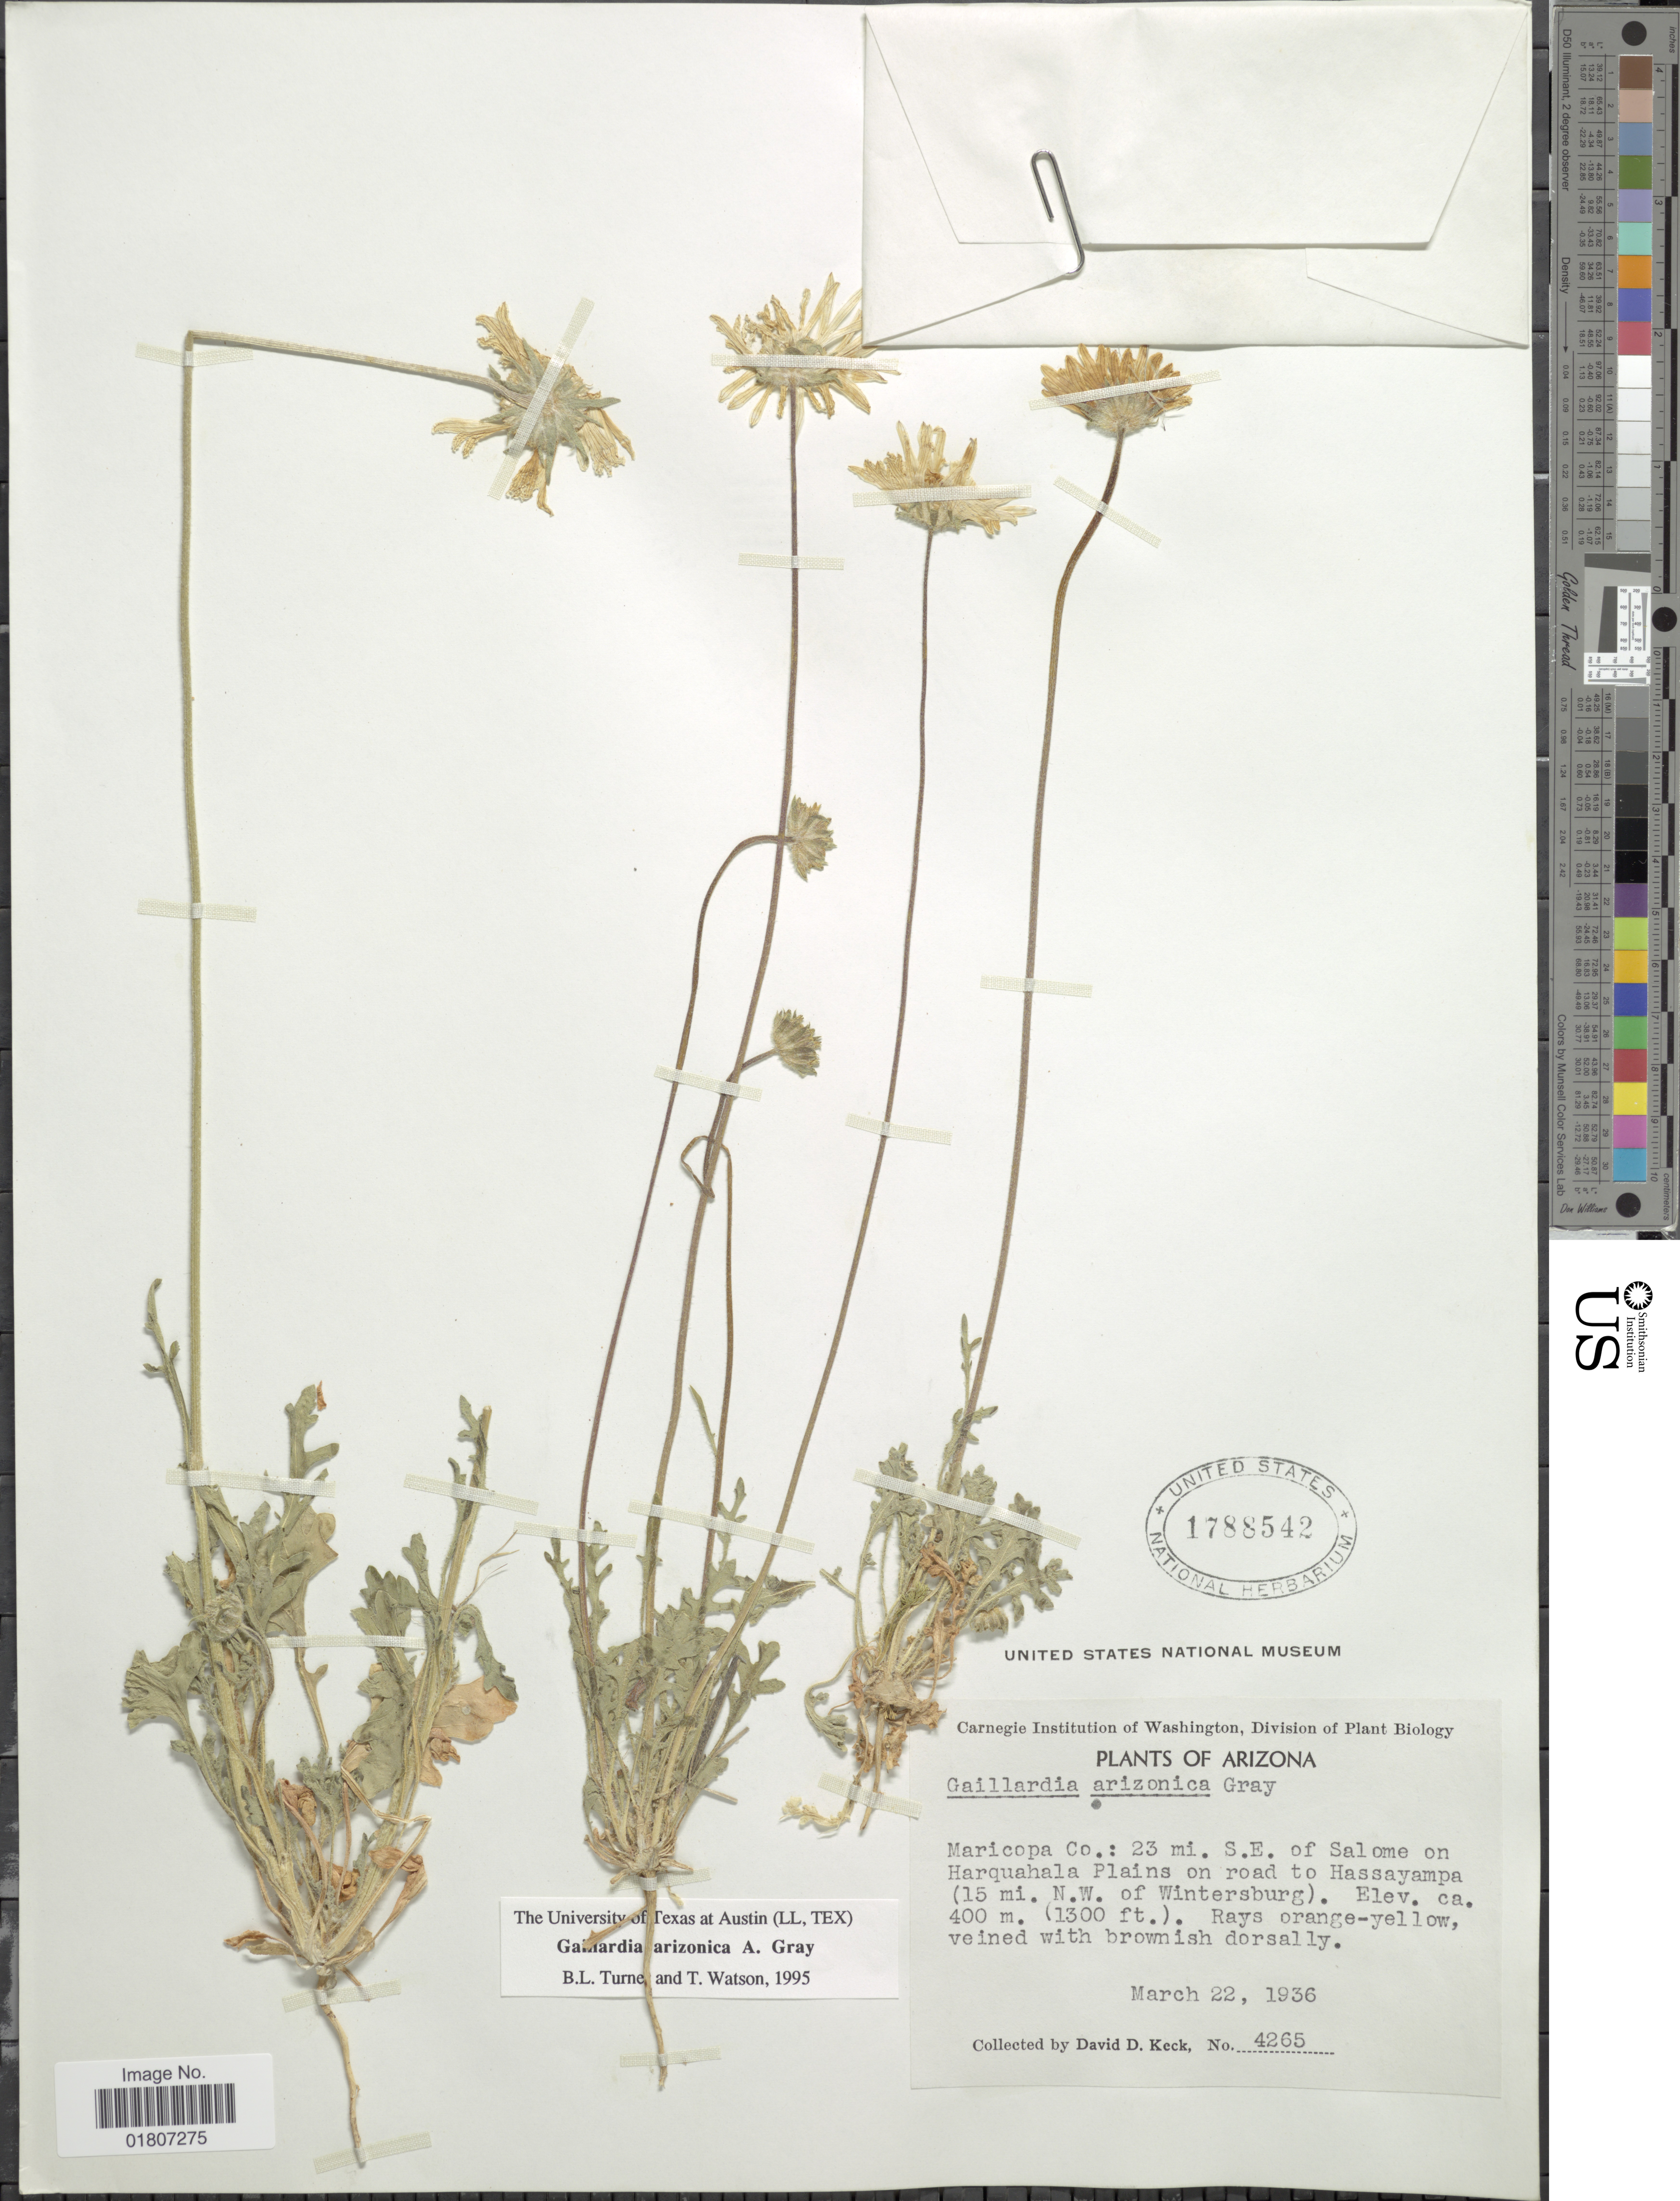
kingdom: Plantae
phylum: Tracheophyta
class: Magnoliopsida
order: Asterales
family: Asteraceae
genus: Gaillardia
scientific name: Gaillardia arizonica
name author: A. Gray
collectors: D. D. Keck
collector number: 4265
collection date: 1936-03-22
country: United States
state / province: Arizona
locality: Maricopa Co.: 23 mi. S. E. of Salome on Huarquahala Plains on road to Hassayampa (15 mi. N.W. of Wintersburg)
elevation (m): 396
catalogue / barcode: US 1788542